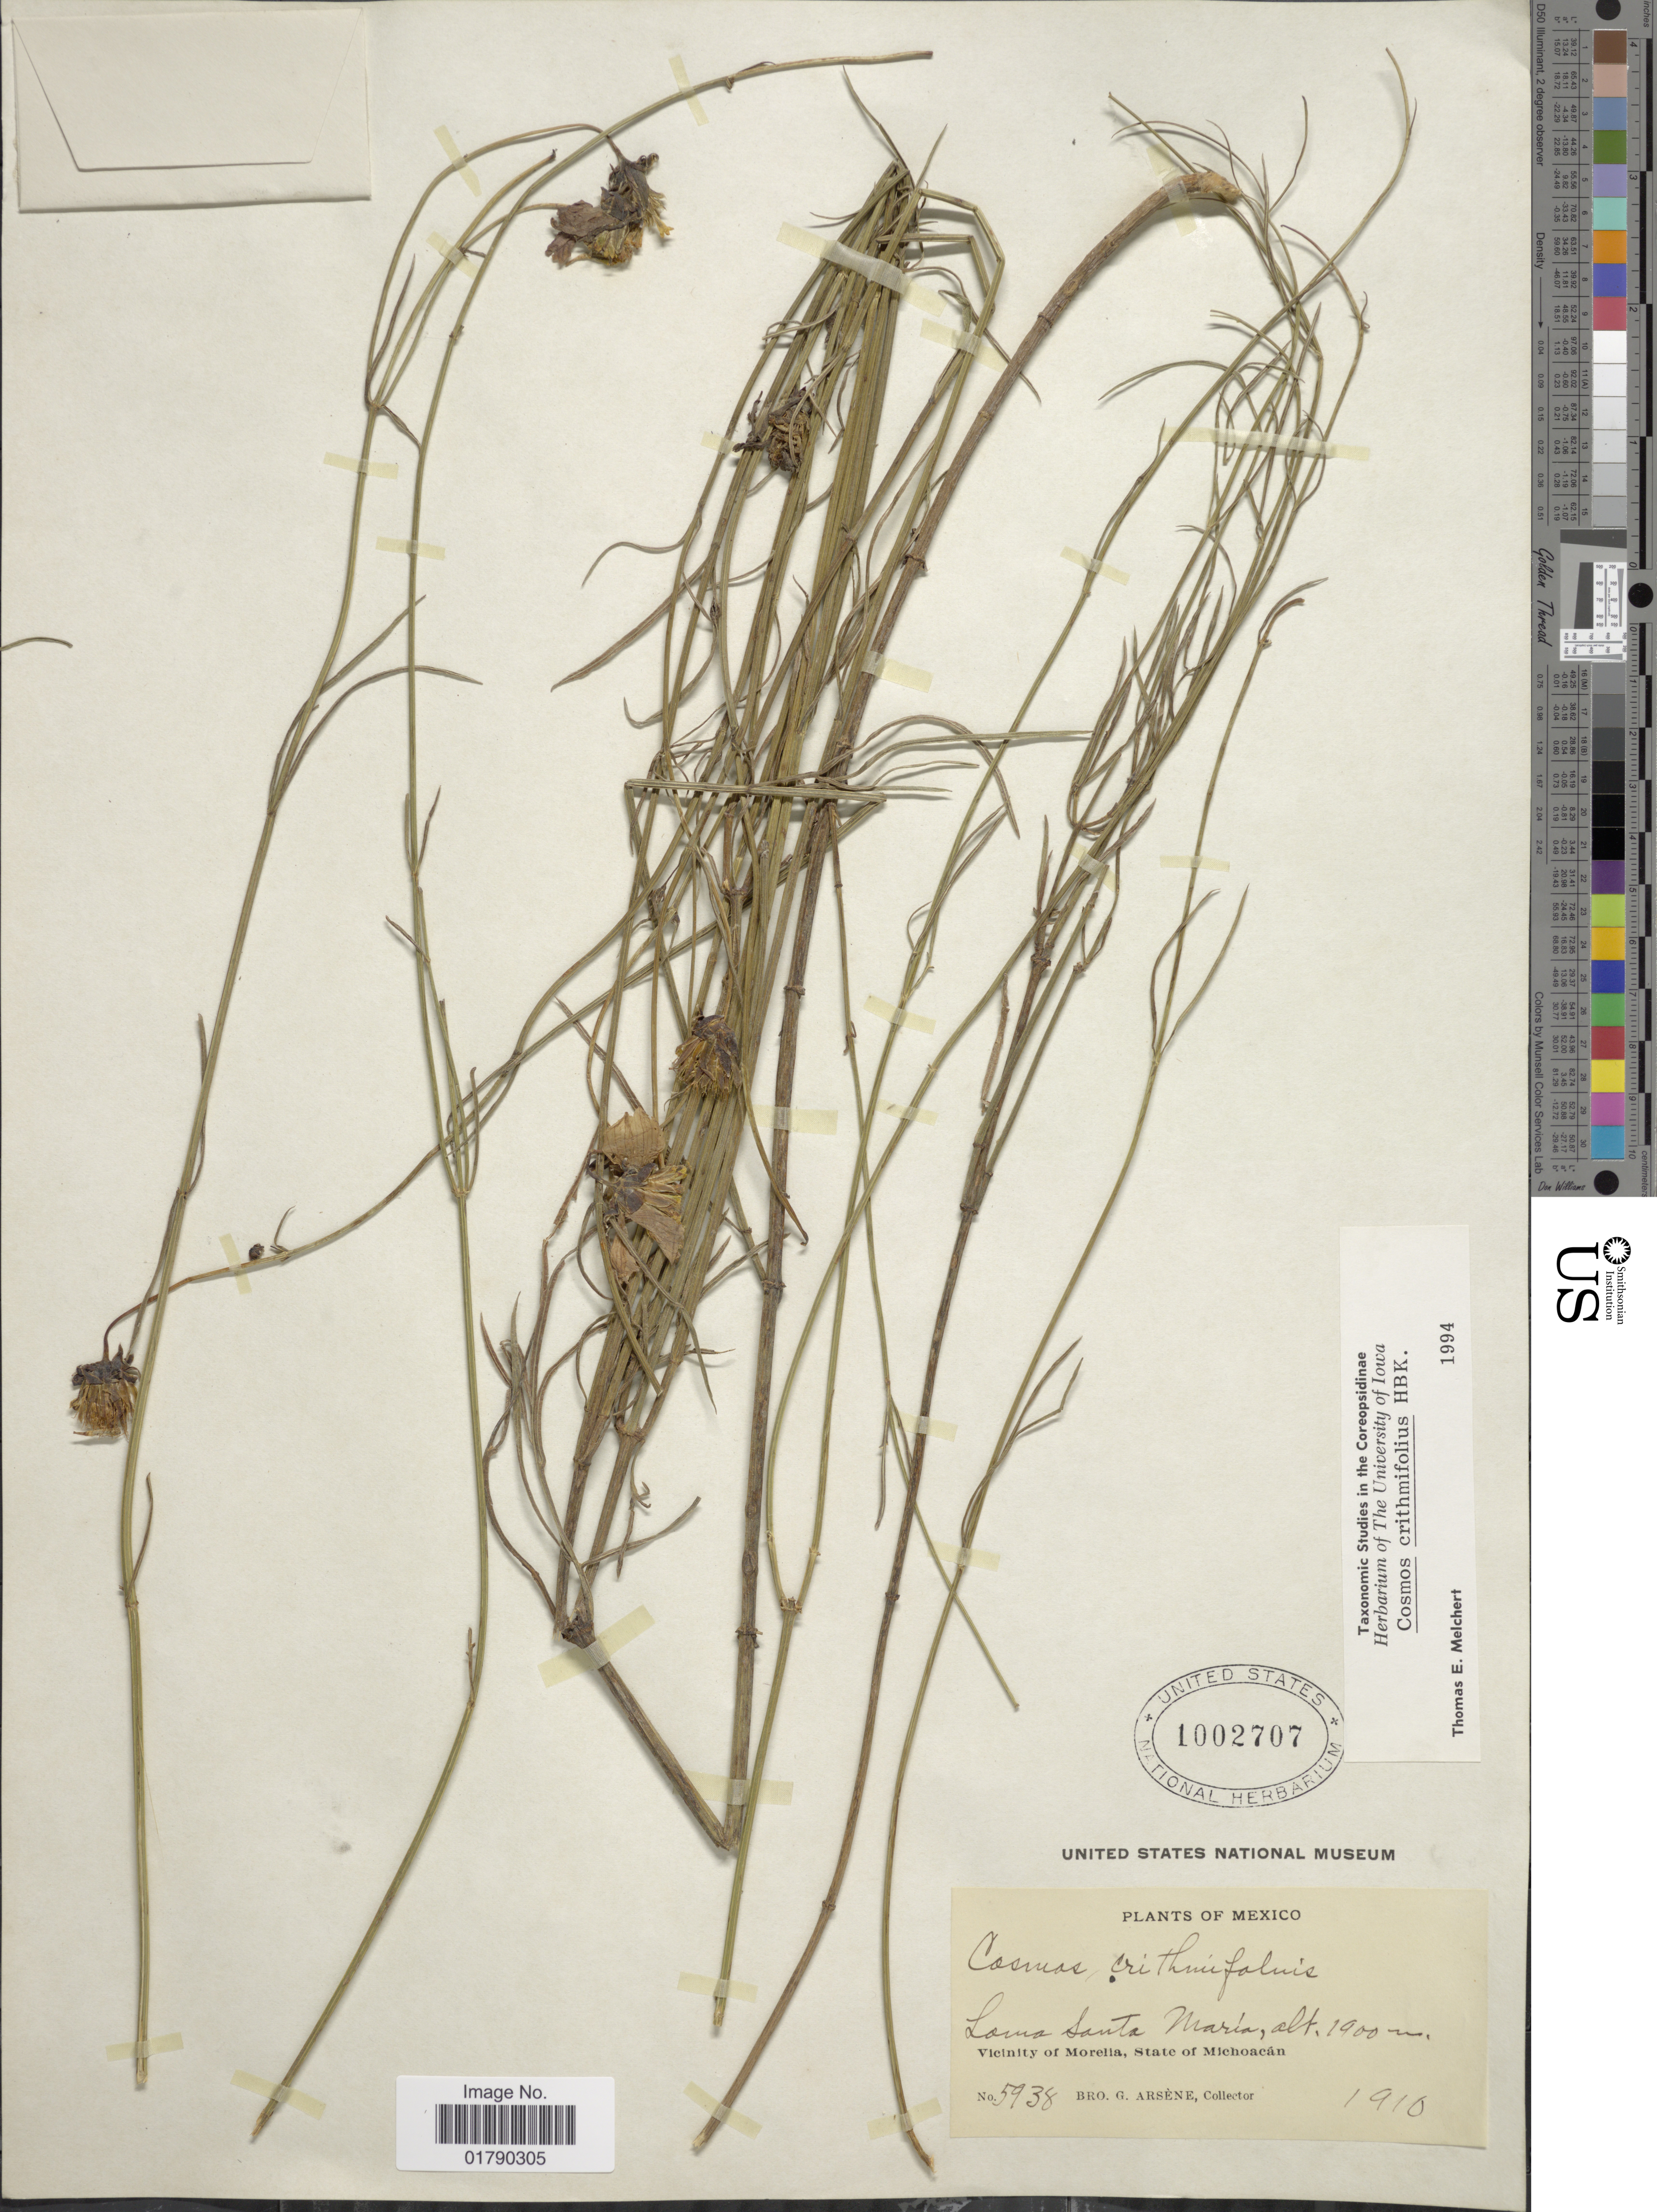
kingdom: Plantae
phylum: Tracheophyta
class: Magnoliopsida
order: Asterales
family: Asteraceae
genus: Cosmos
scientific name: Cosmos crithmifolius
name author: Kunth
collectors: Bro. G. Arsène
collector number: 5938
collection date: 1910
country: Mexico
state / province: Michoacán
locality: Loma Santa Maria, Vicinity of Morelia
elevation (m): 1900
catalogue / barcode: US 1002707